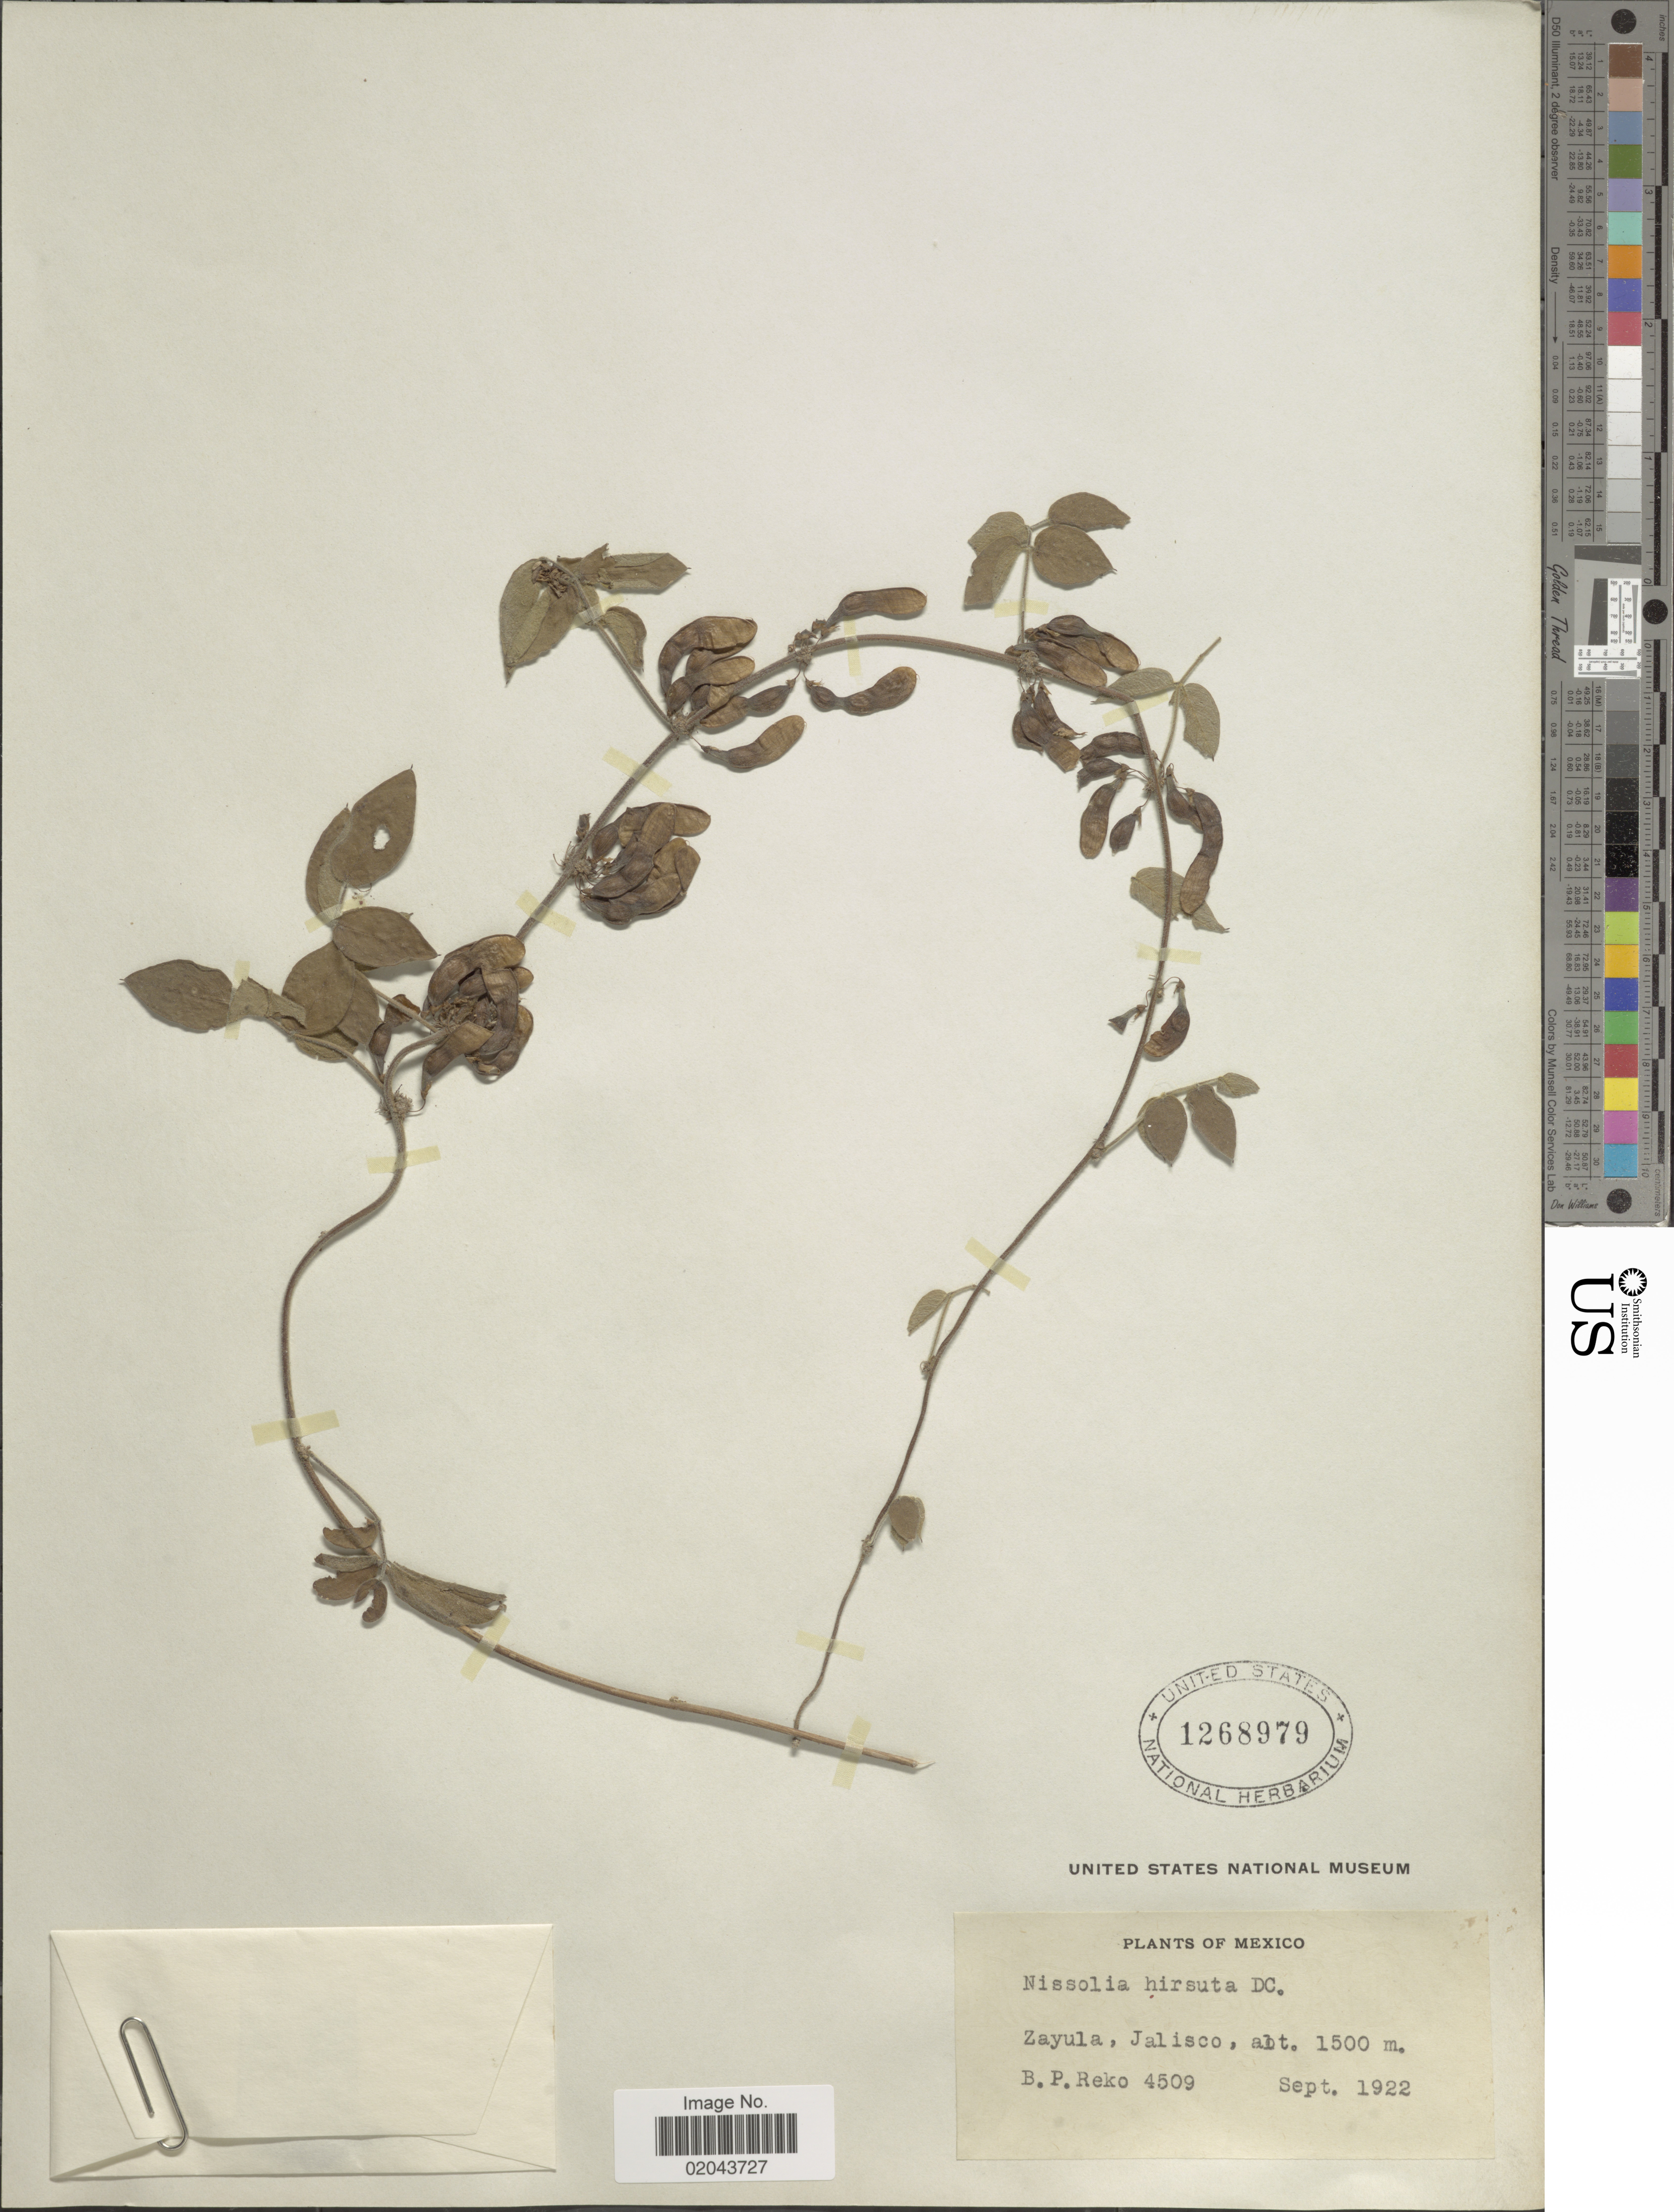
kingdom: Plantae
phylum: Tracheophyta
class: Magnoliopsida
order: Fabales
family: Fabaceae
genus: Nissolia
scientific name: Nissolia microptera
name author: Poir.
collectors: B. P. Reko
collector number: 4509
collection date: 1922-09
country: Mexico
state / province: Jalisco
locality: Zayula.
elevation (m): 1500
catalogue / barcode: US 1268979